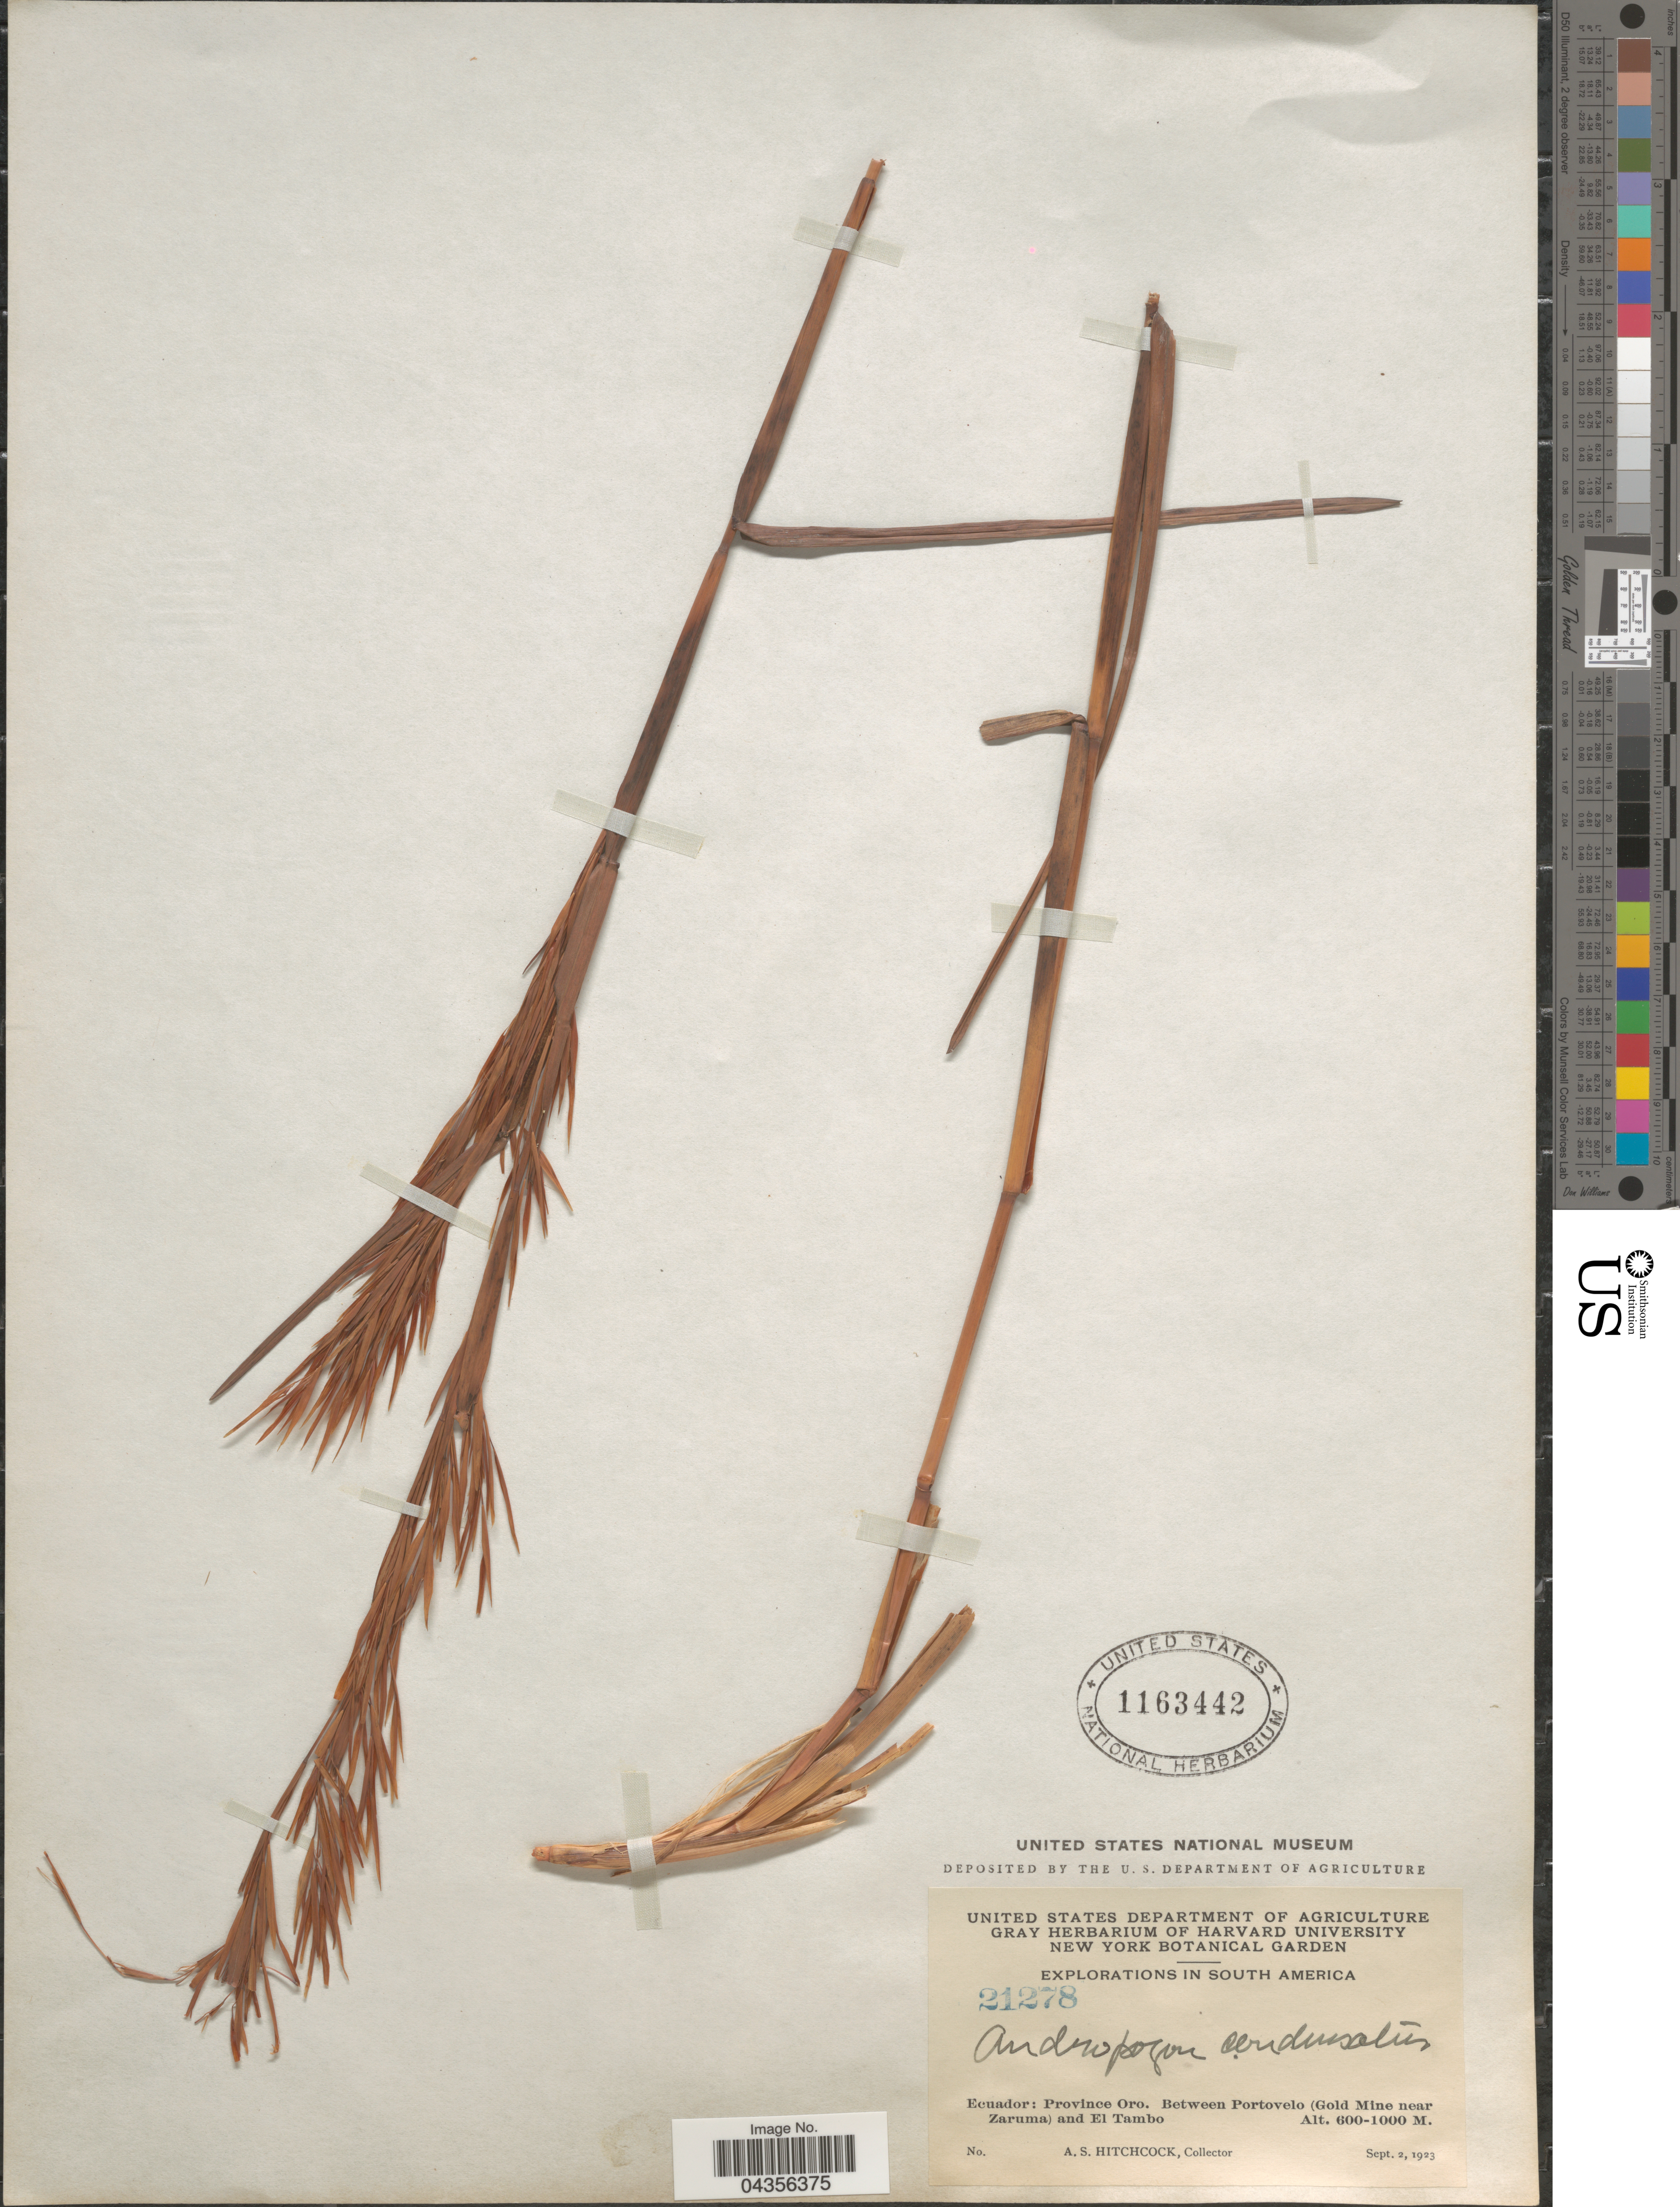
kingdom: Plantae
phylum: Tracheophyta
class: Liliopsida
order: Poales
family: Poaceae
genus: Schizachyrium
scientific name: Schizachyrium microstachyum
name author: (Desv. ex Ham.) Roseng. et al.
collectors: A. S. Hitchcock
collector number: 21278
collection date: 1923-09-02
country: Ecuador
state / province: El Oro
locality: Explorations In South America. Province Oro. Between Portovelo (Gold Mine near Zaruma) and El Tambo.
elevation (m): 600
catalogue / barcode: US 1163442